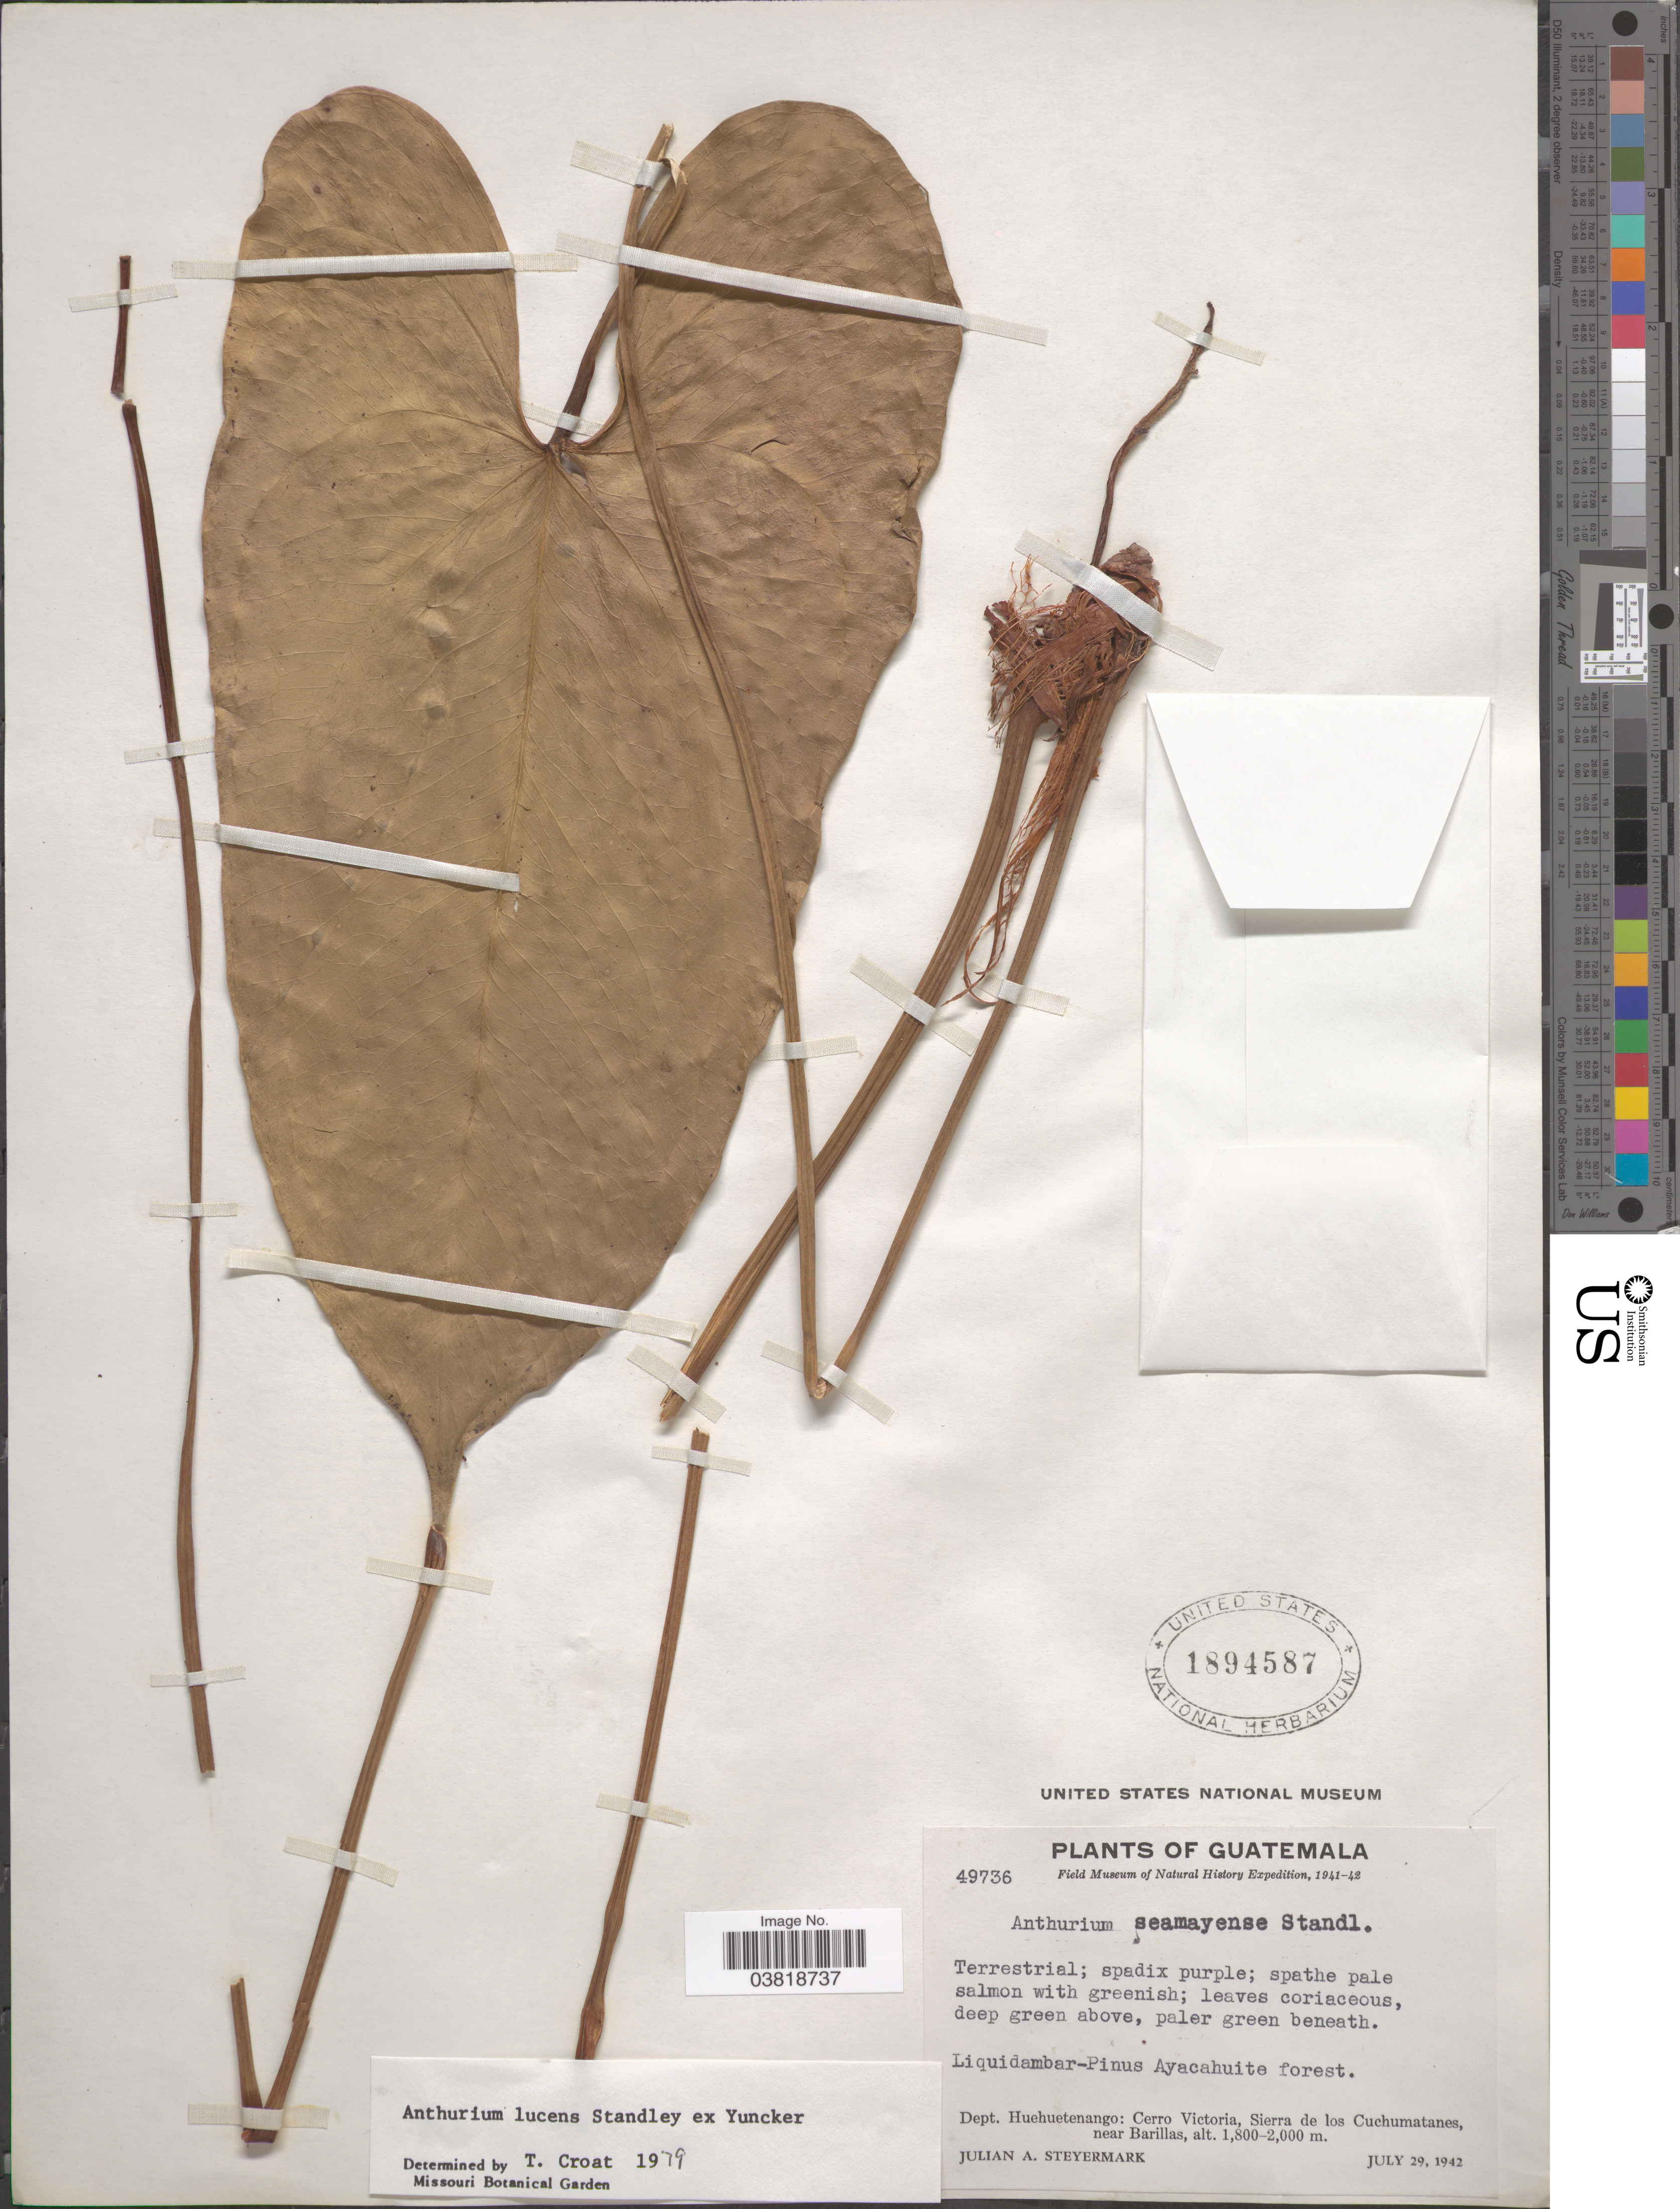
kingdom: Plantae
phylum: Tracheophyta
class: Liliopsida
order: Alismatales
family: Araceae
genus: Anthurium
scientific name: Anthurium lucens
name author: Standl. ex Yunck.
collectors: J. Steyermark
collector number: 49736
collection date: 1942-07-29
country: Guatemala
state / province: Huehuetenango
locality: Liquidambar-Pinus Ayacahuite forest. Dept. Huehuetenango: Cerro Victoria, Sierra de los Cuchumatanes, near Barillas.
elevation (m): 1800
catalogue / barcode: US 1894587